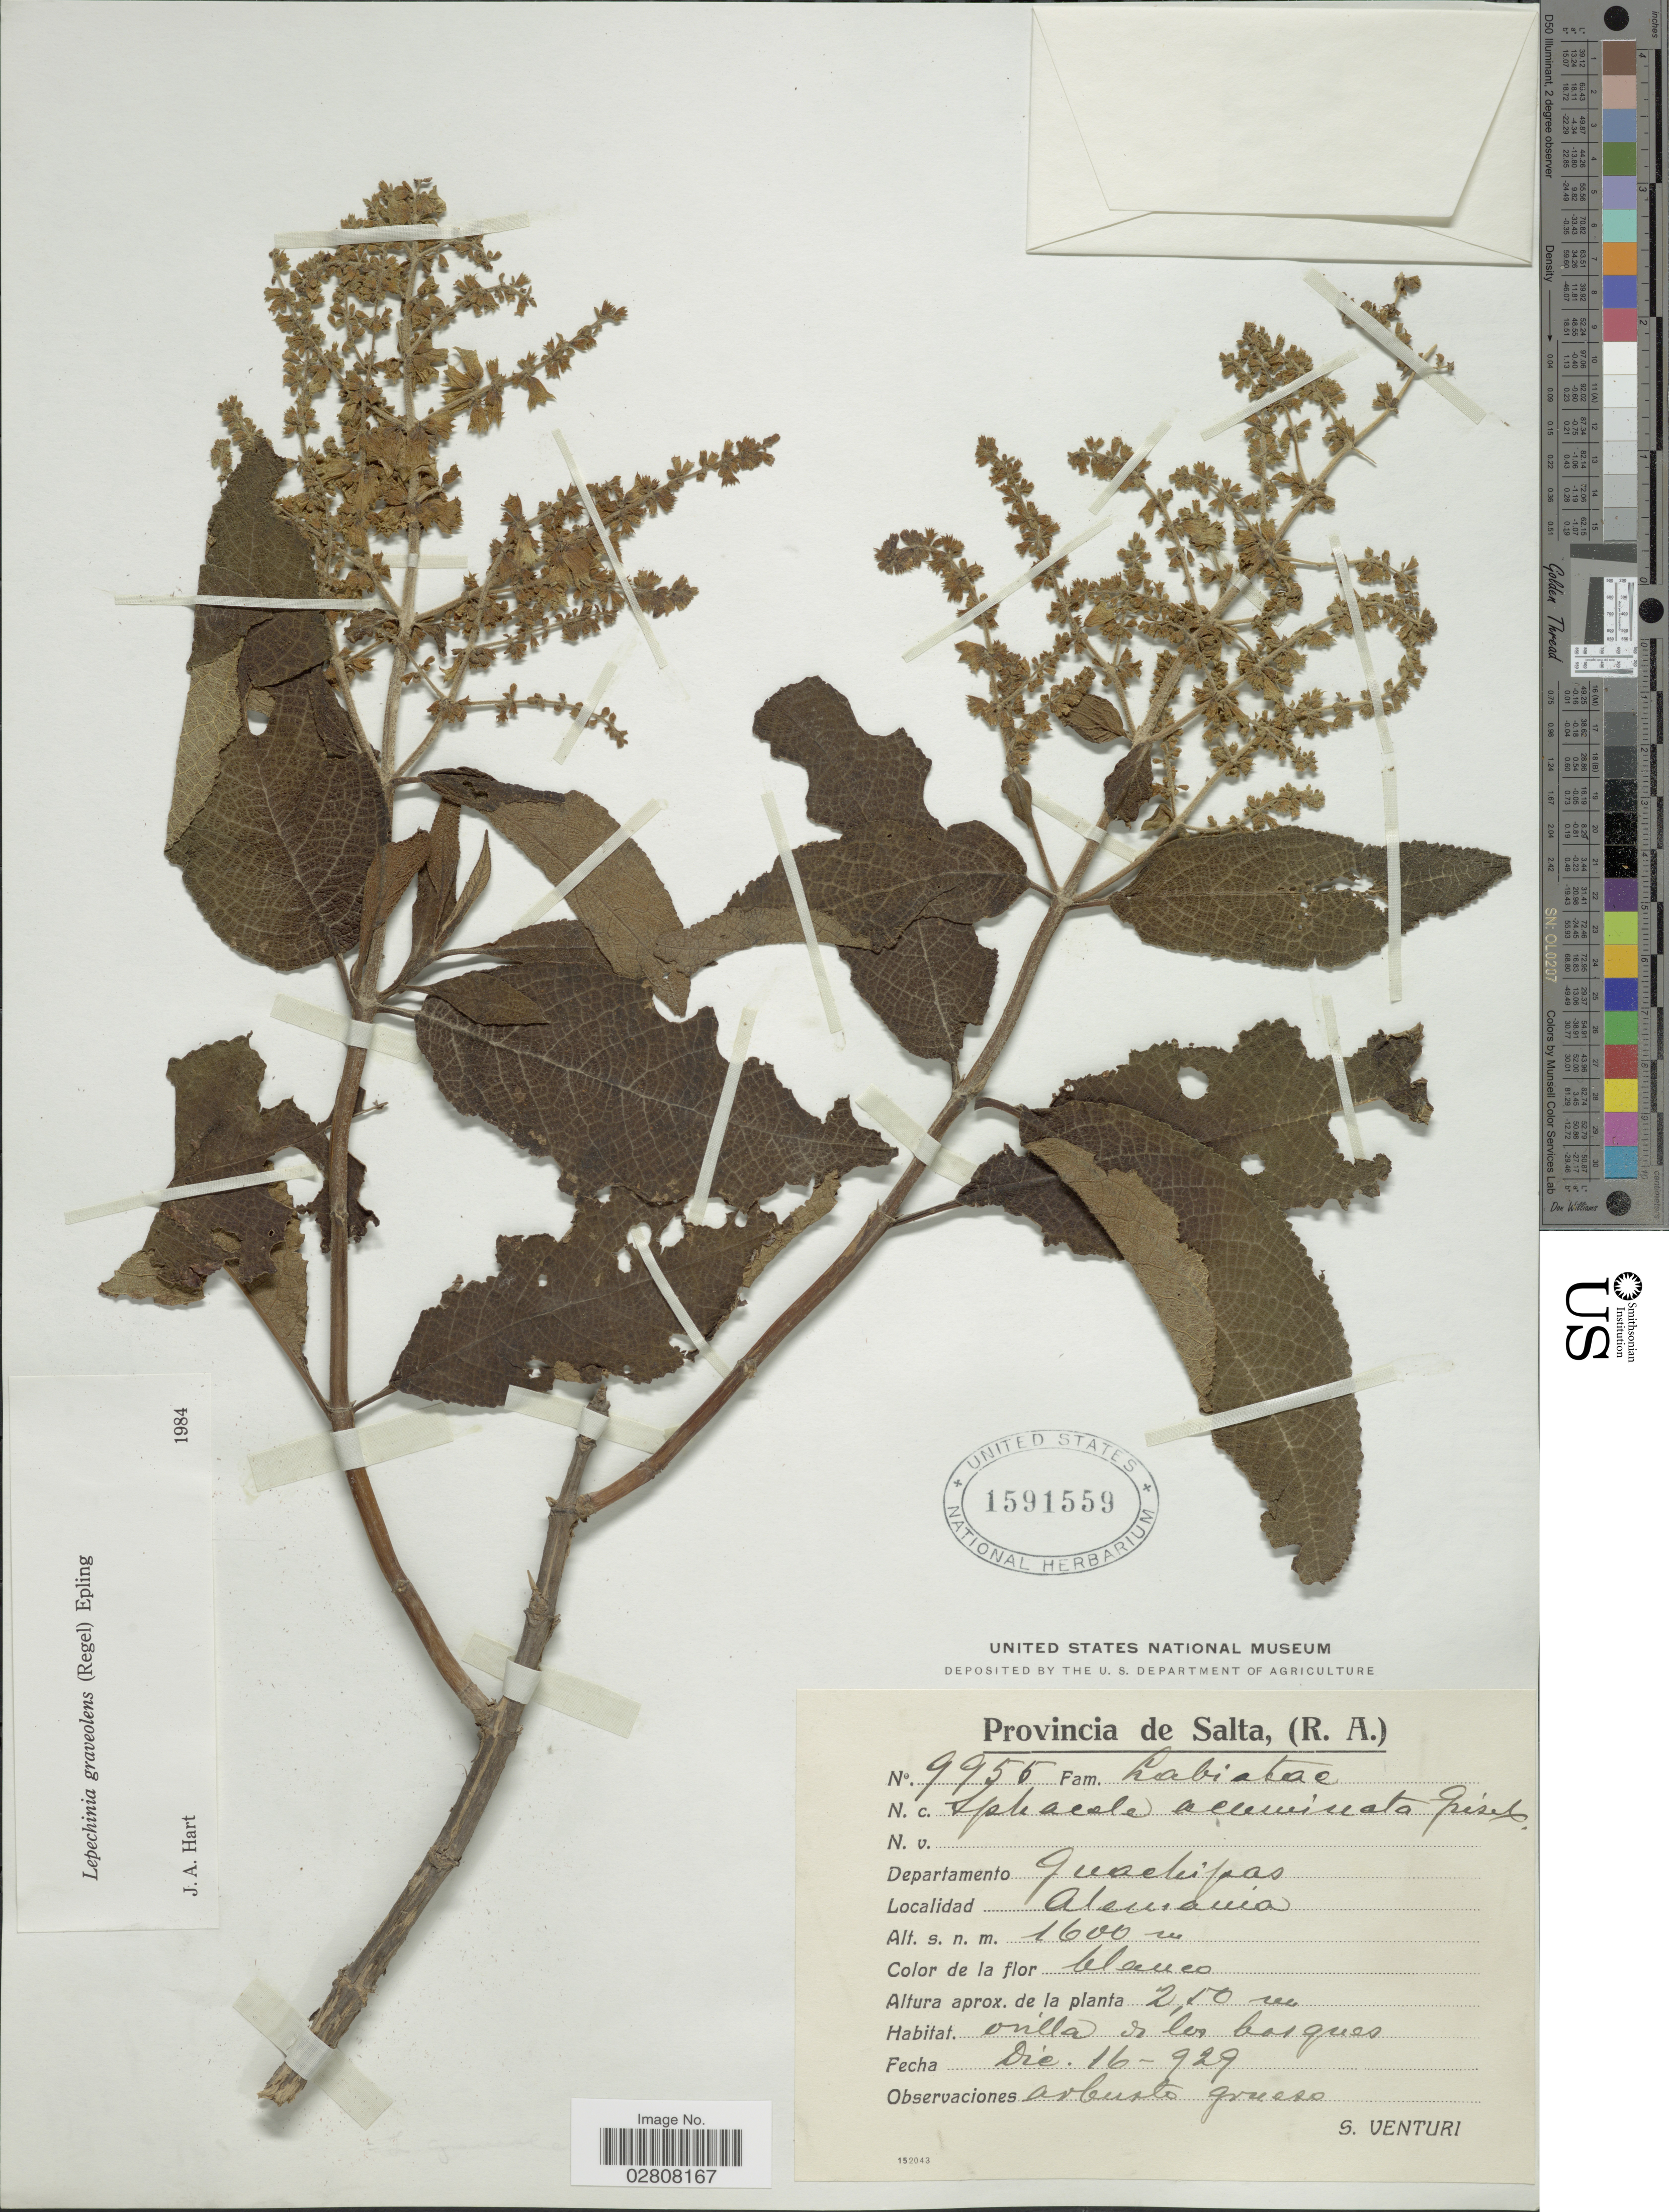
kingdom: Plantae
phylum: Tracheophyta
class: Magnoliopsida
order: Lamiales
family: Lamiaceae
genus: Lepechinia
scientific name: Lepechinia graveolens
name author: (Regel) Epling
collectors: S. Venturi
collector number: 9955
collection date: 1929-12-16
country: Argentina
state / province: Salta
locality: Provincia de Salta, (R.A.). Departamento Quachipas. Alemania.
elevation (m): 1600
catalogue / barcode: US 1591559